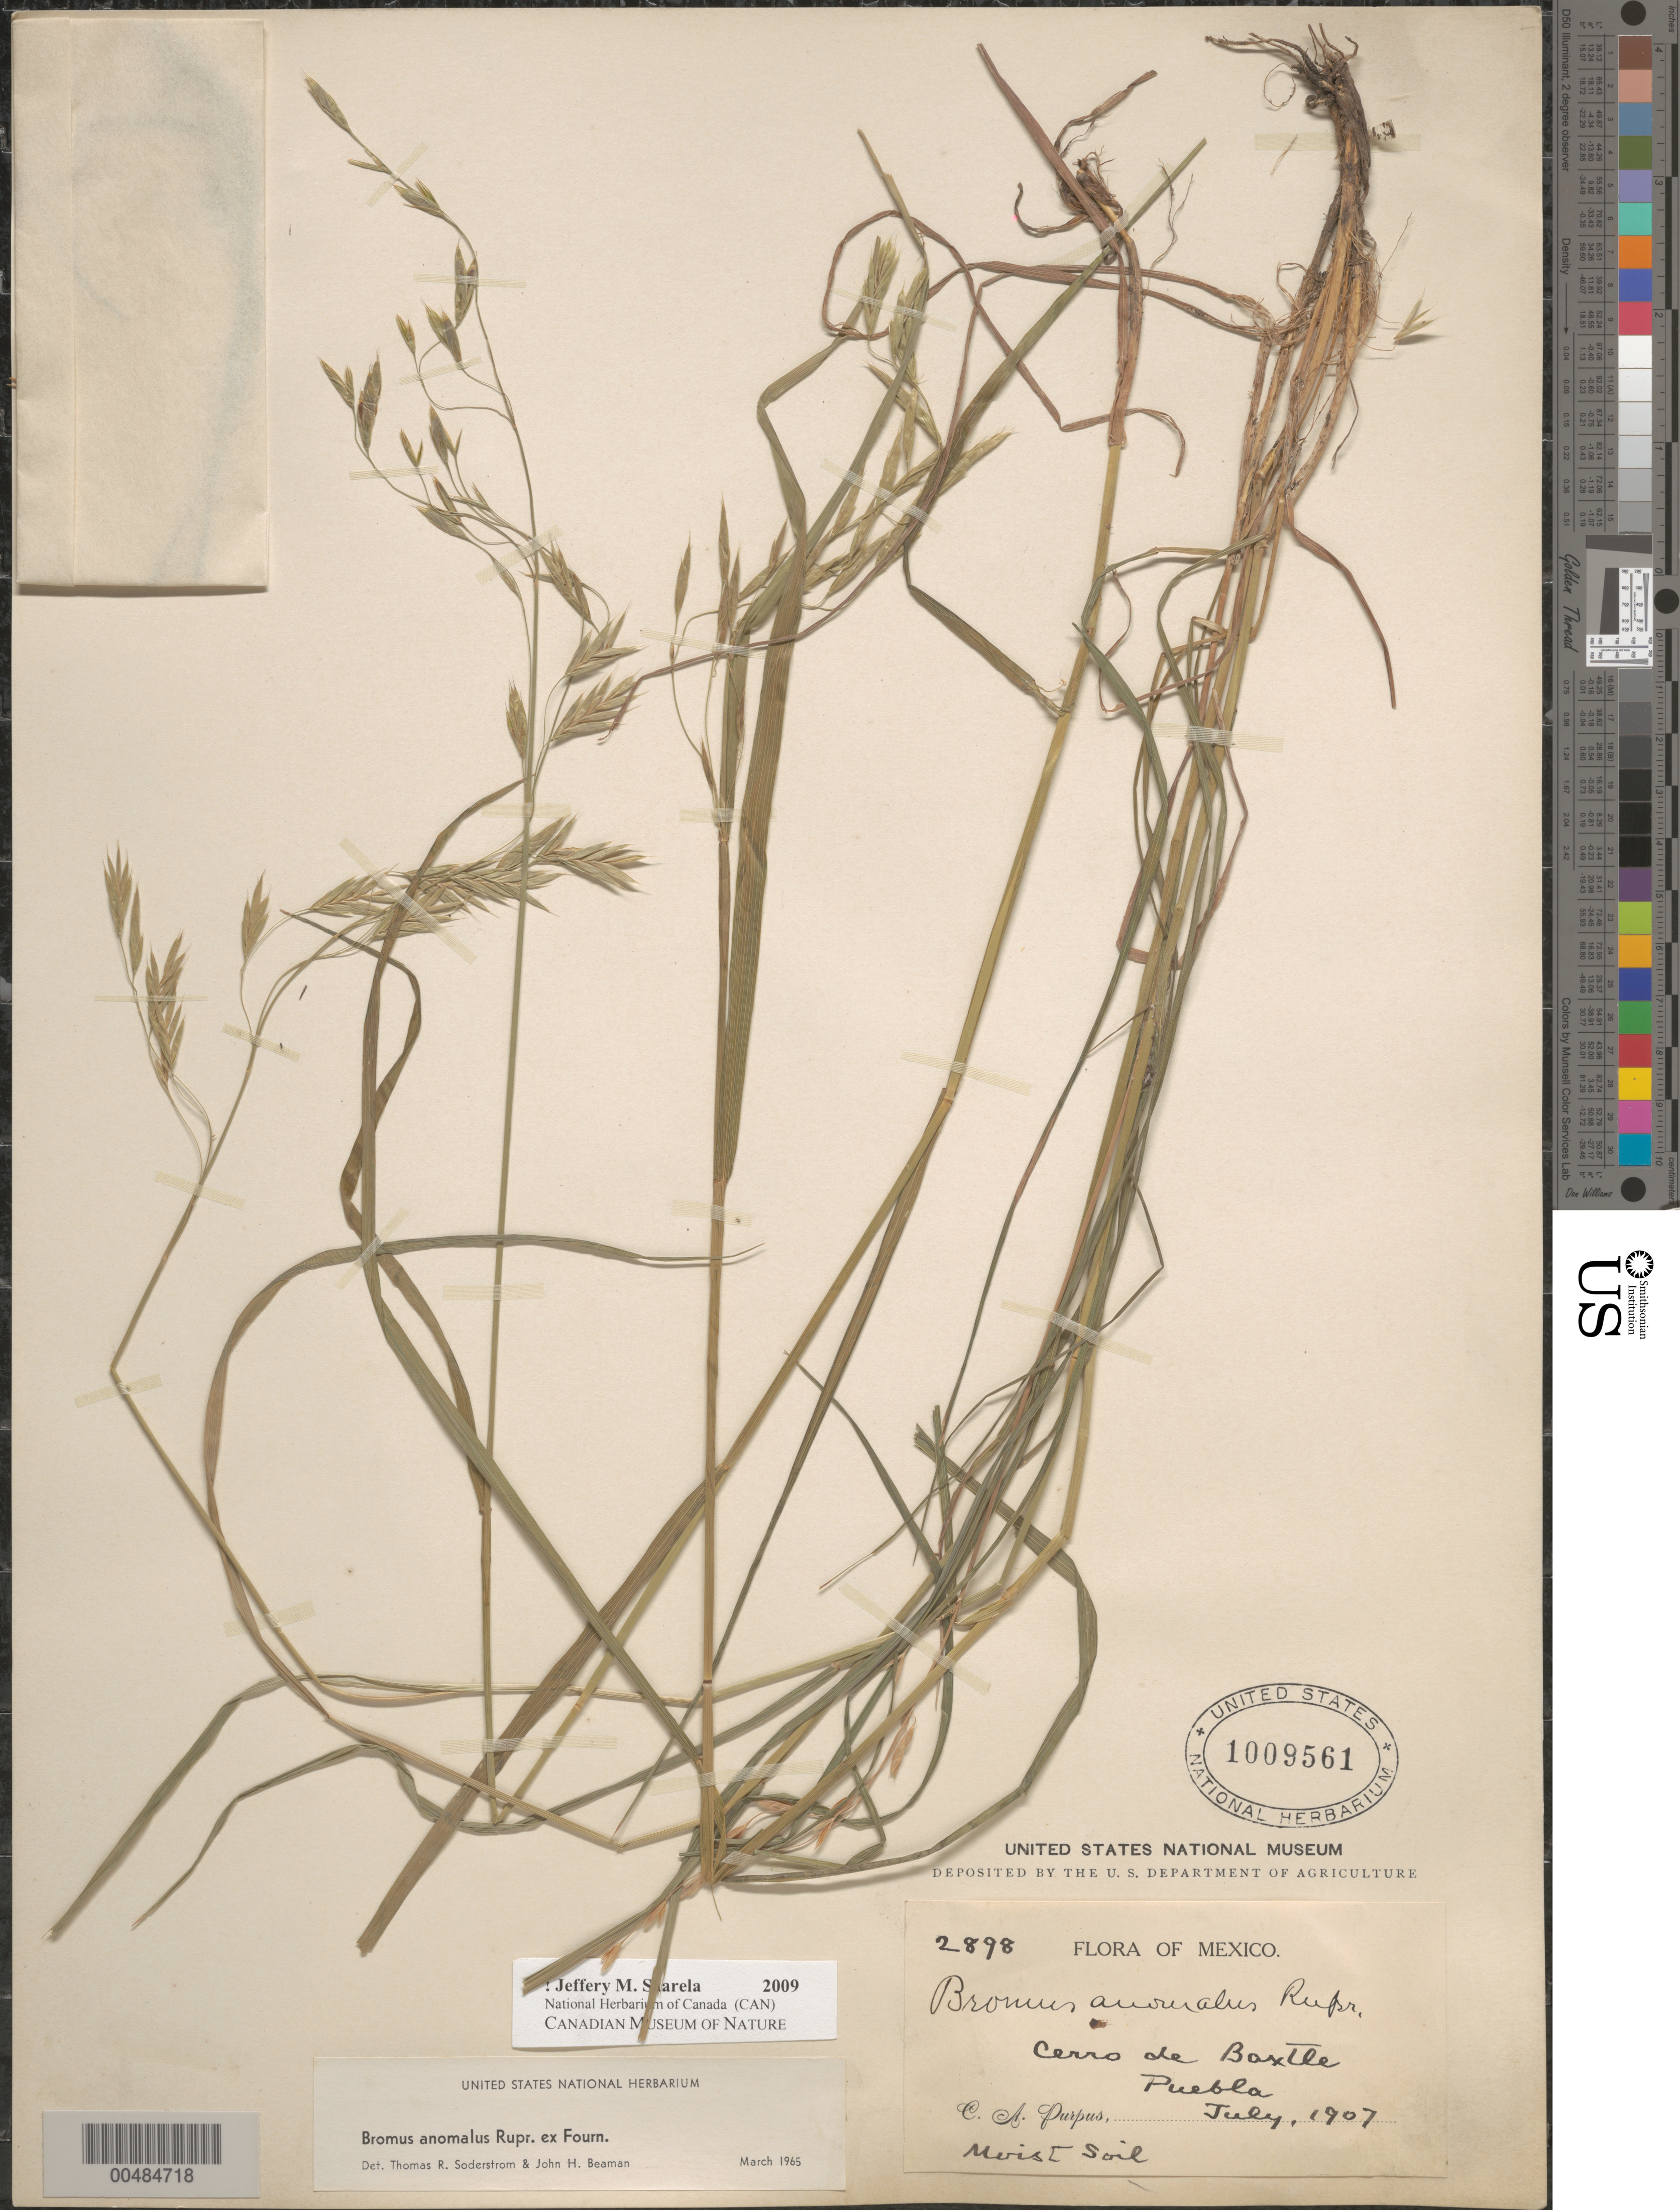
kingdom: Plantae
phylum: Tracheophyta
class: Liliopsida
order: Poales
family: Poaceae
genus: Bromus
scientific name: Bromus anomalus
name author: Rupr. ex E. Fourn.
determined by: Soderstrom, T. R.; Beaman, J. H.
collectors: C. A. Purpus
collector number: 2898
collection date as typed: Jul 1907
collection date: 1907-07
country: Mexico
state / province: Puebla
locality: Cerro de Baxtle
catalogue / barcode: US 1009561